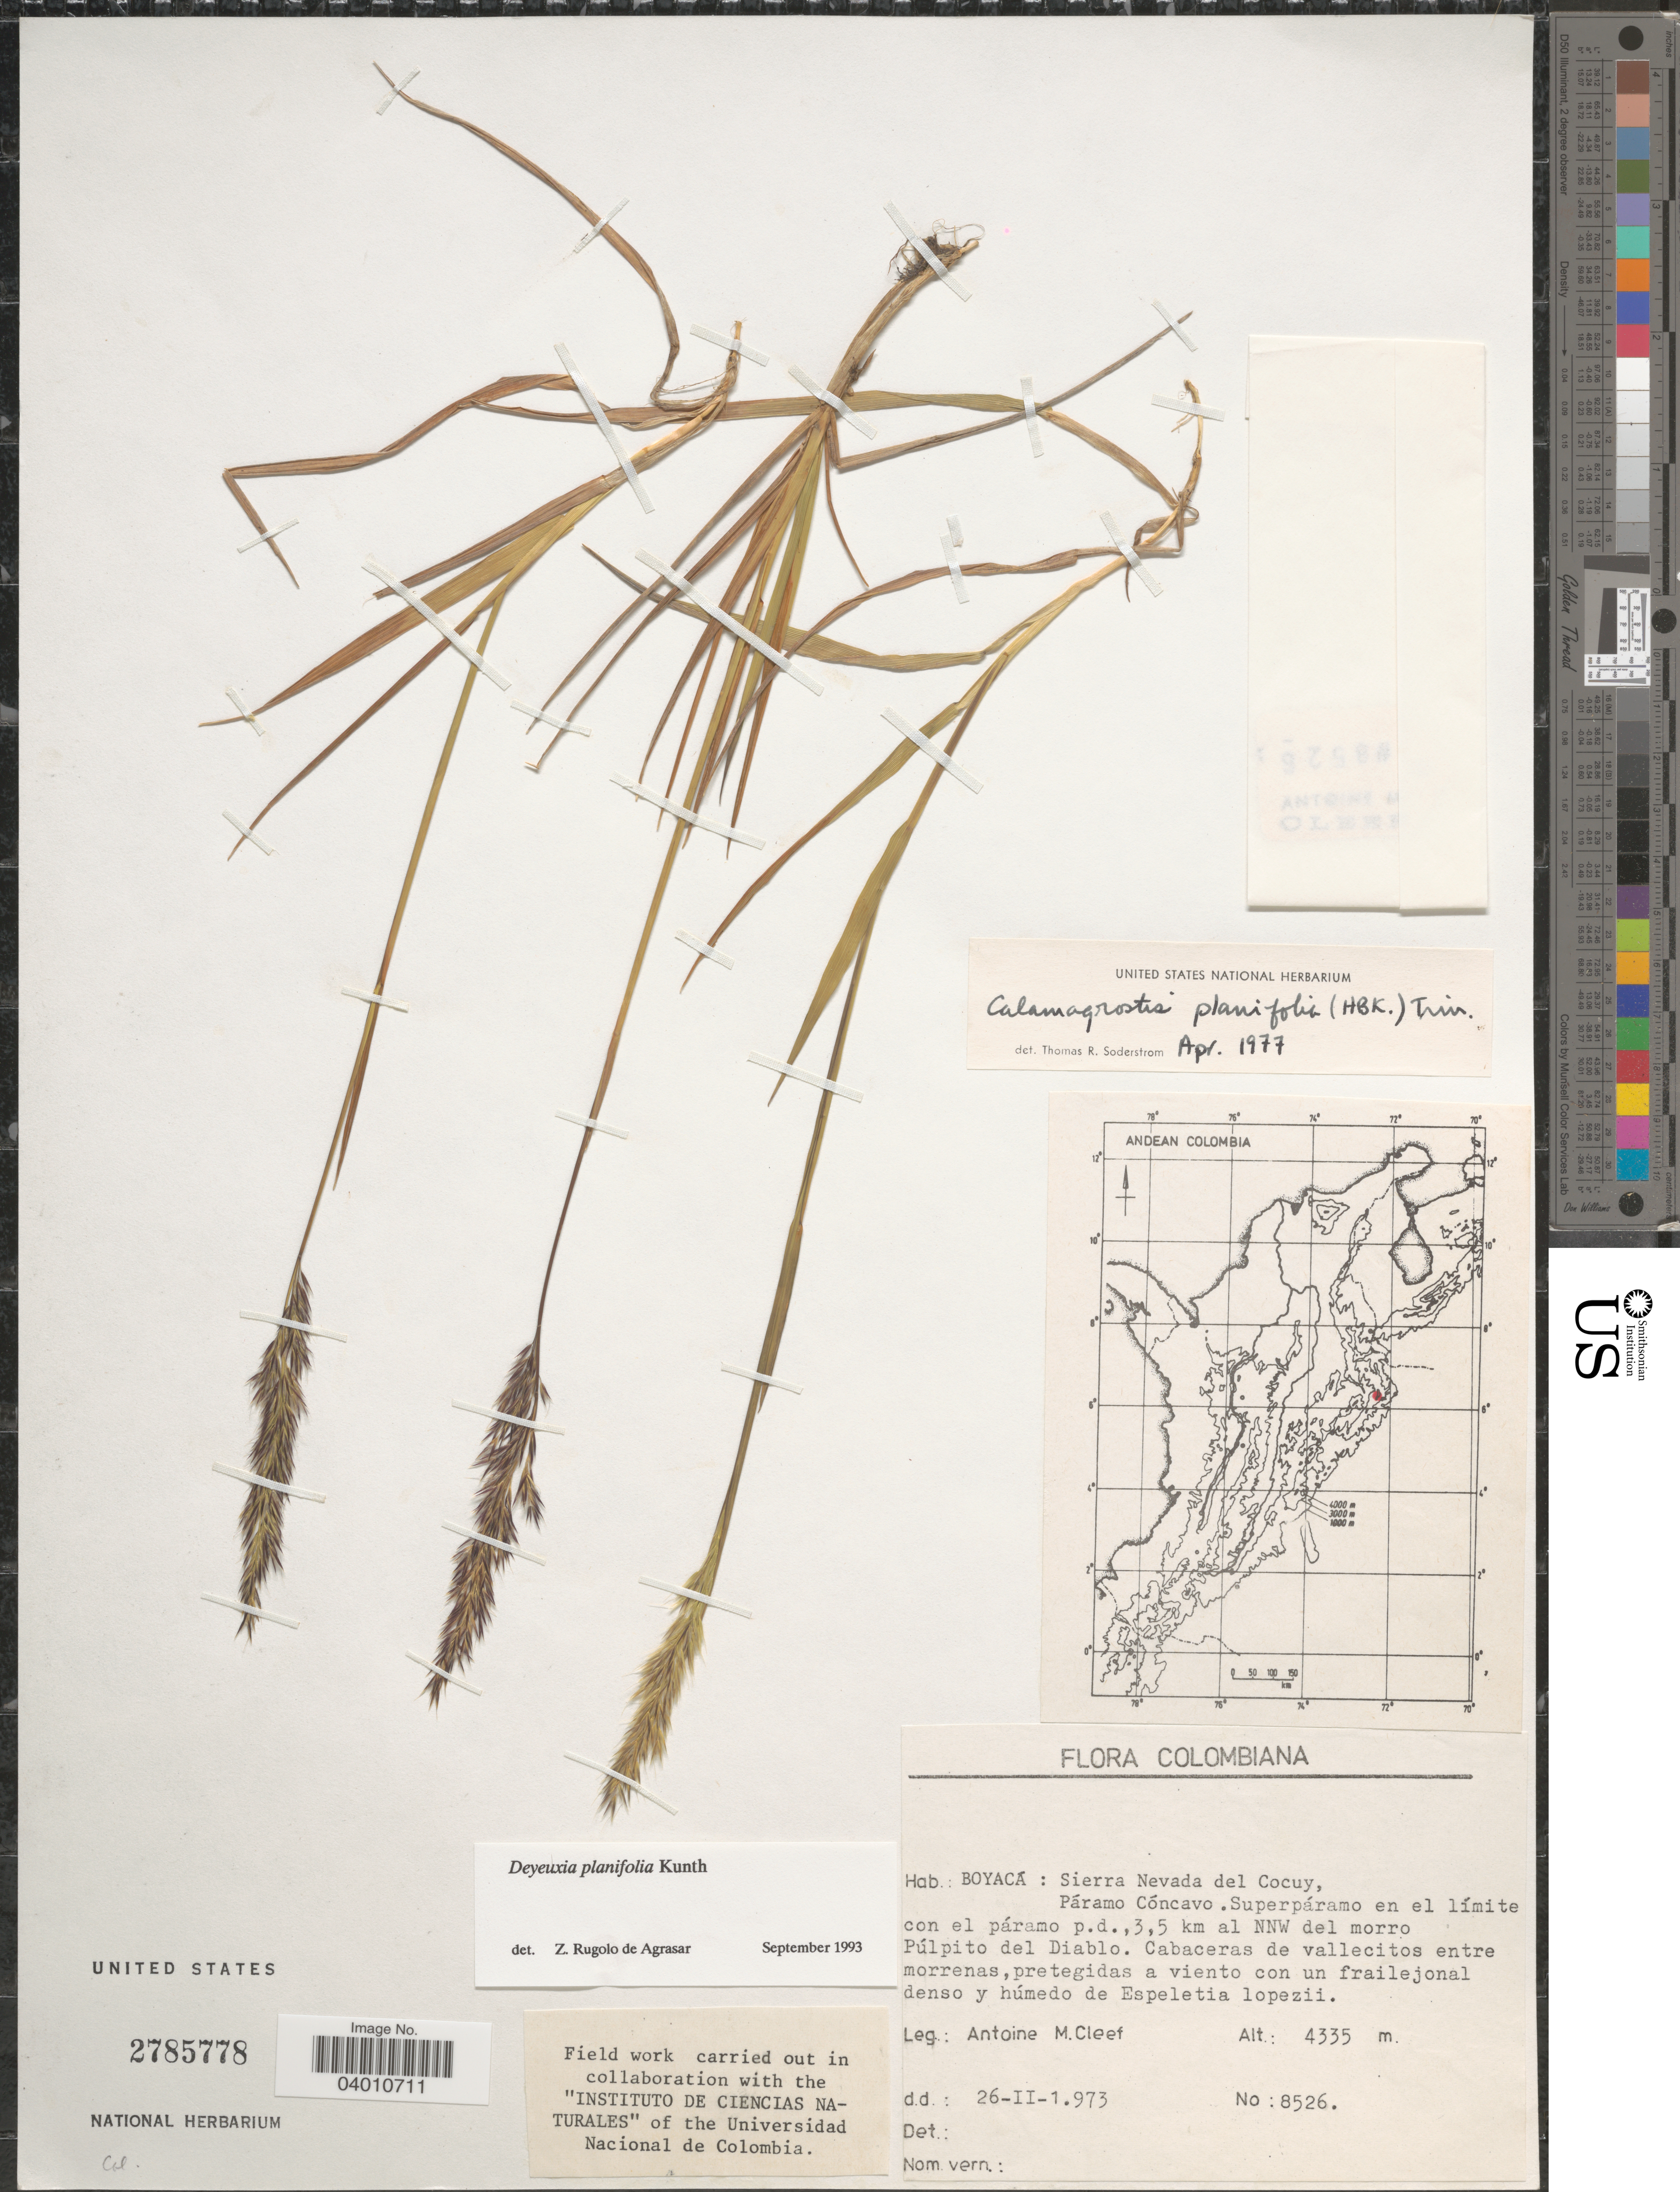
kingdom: Plantae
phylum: Tracheophyta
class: Liliopsida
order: Poales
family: Poaceae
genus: Peyritschia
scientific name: Peyritschia planifolia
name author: (Kunth) P.M. Peterson et al.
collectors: A. M. Cleef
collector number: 8526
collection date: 1973-02-26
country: Colombia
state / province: Boyacá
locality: Sierra Nevada del Cocuy, Páramo Cóncavo. Superpáramo en el límite con el páramo p.d., 3,5 km al NNW del morro Púlpito del Diablo.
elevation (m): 4335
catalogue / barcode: US 2785778